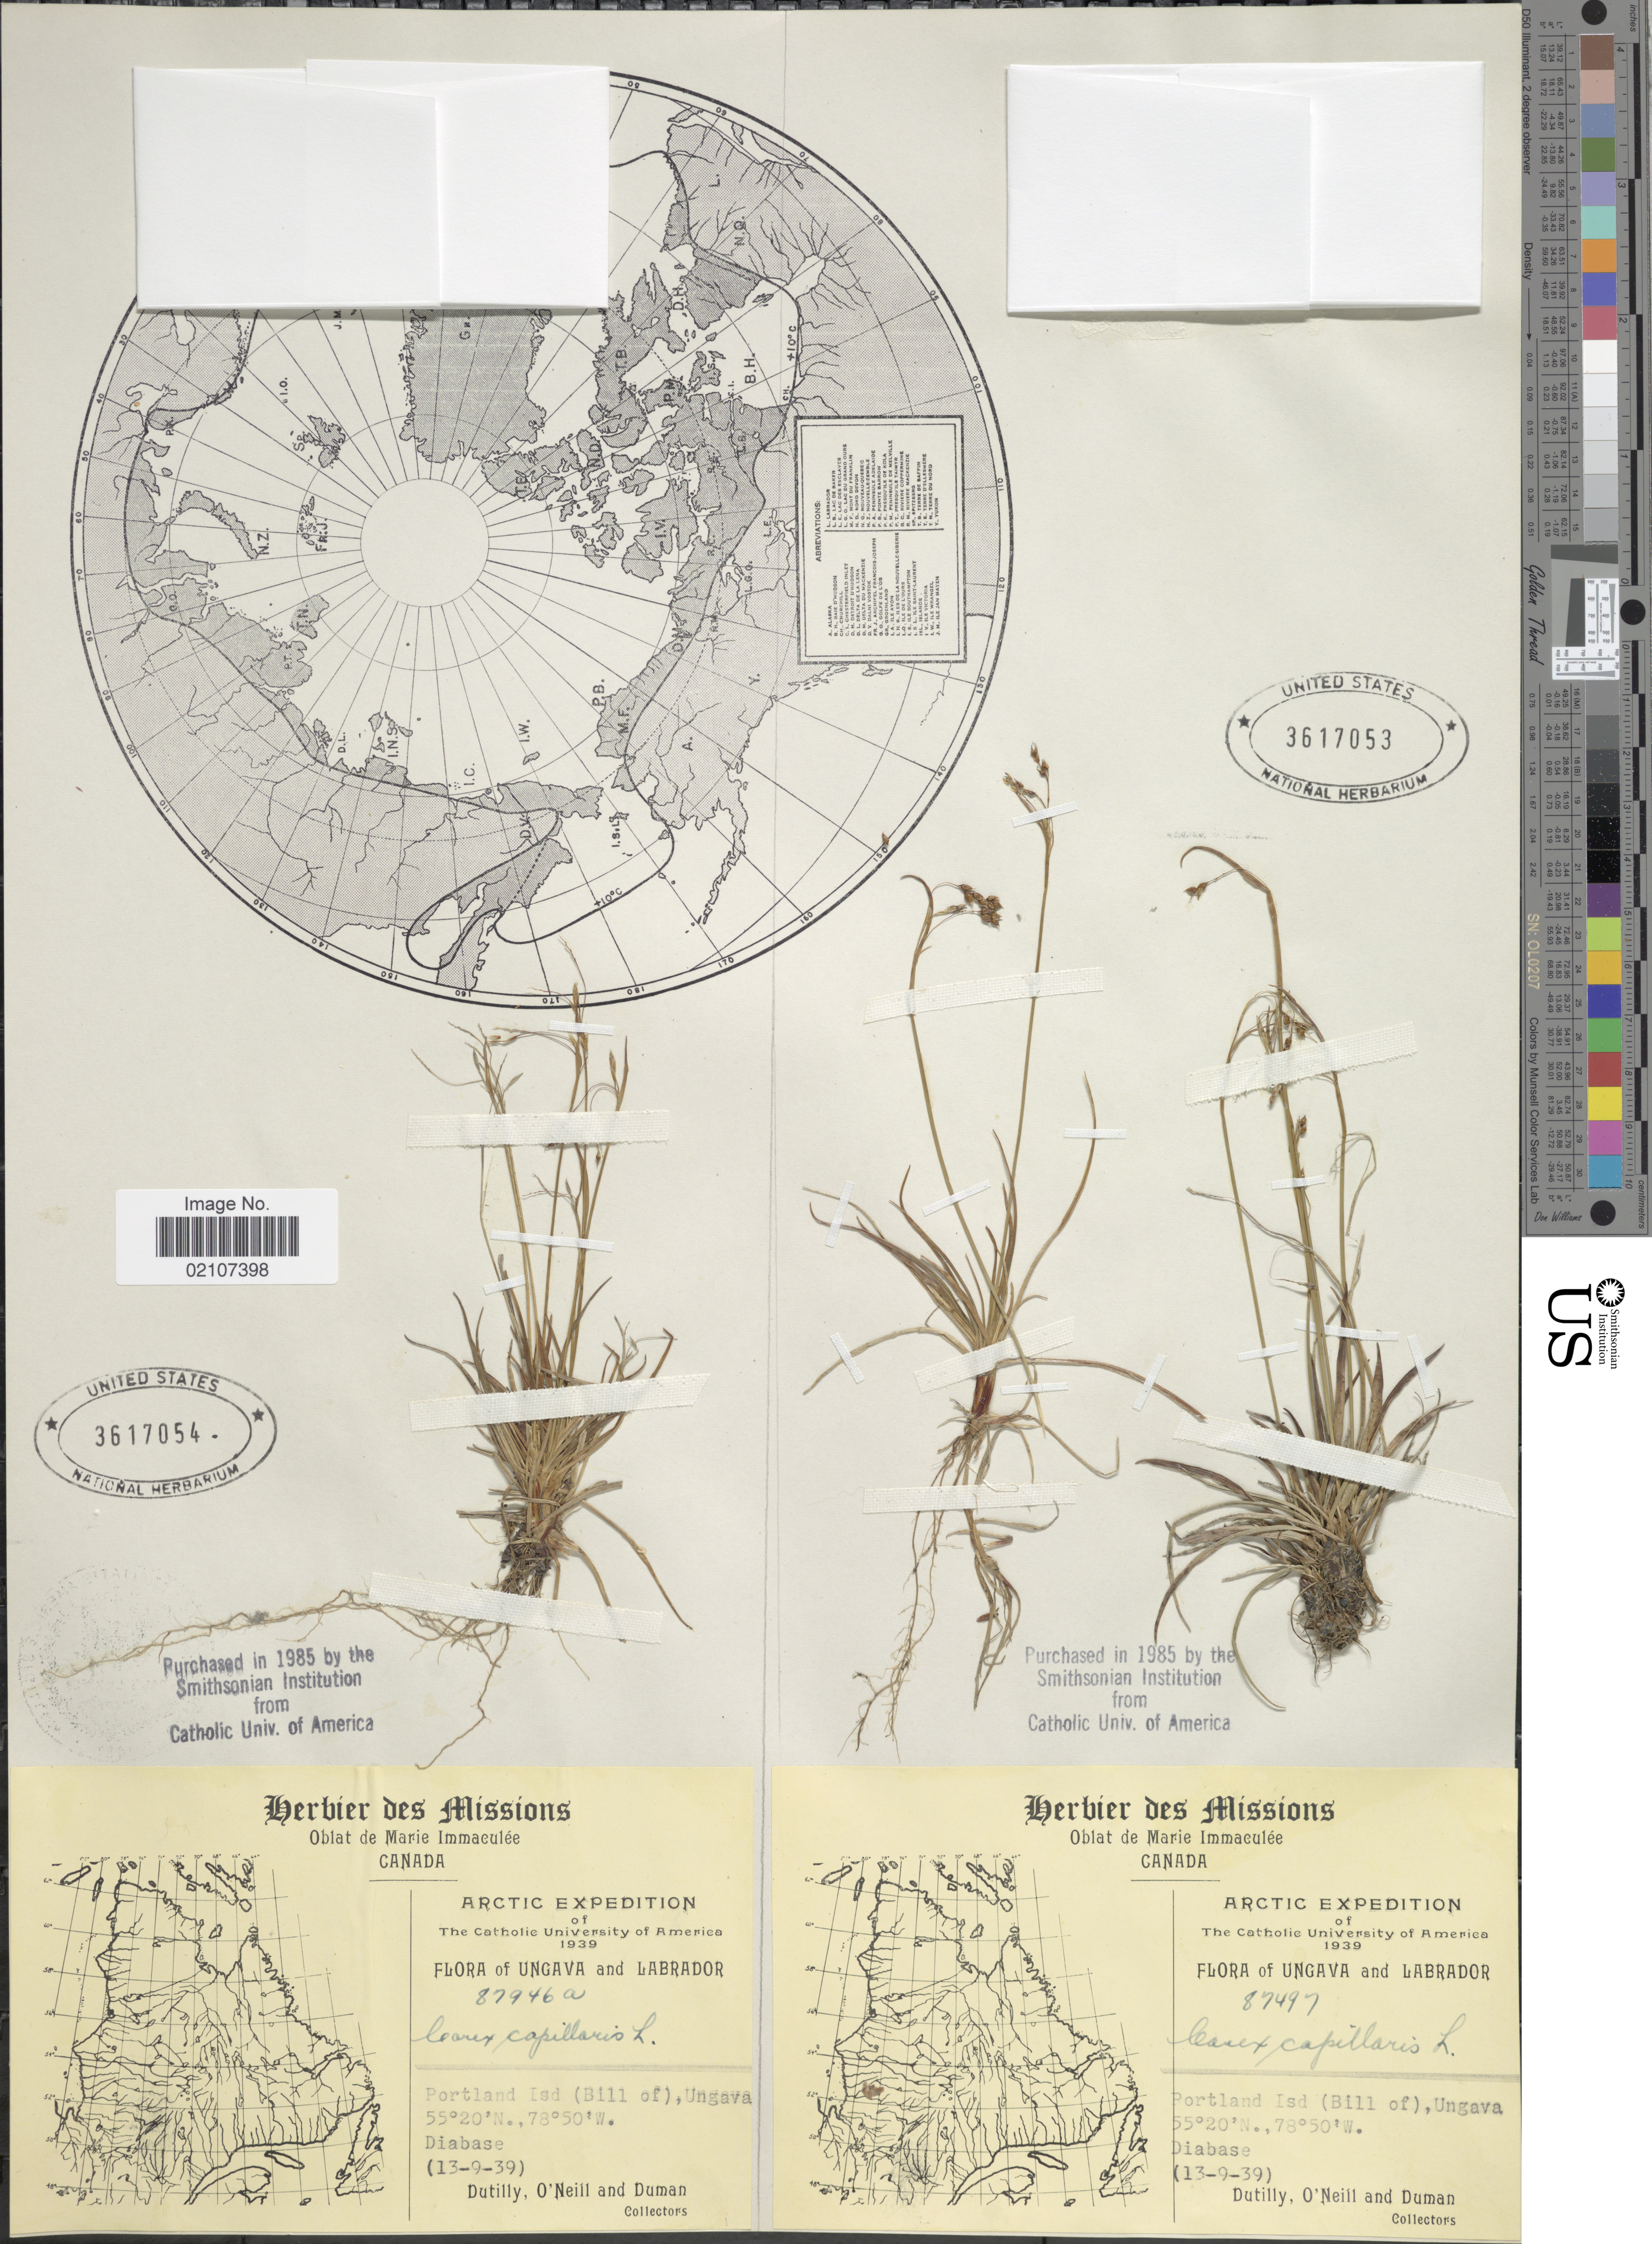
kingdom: Plantae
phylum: Tracheophyta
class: Liliopsida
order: Poales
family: Cyperaceae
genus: Carex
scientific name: Carex capillaris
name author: L.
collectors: -. Dutilly, O' Neill & -. Duman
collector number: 87946a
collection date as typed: Transcribed d/m/y: 13/9/39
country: Canada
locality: Arctic, Portland Isd (Bill of), Ungava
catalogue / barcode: US 3617054-2